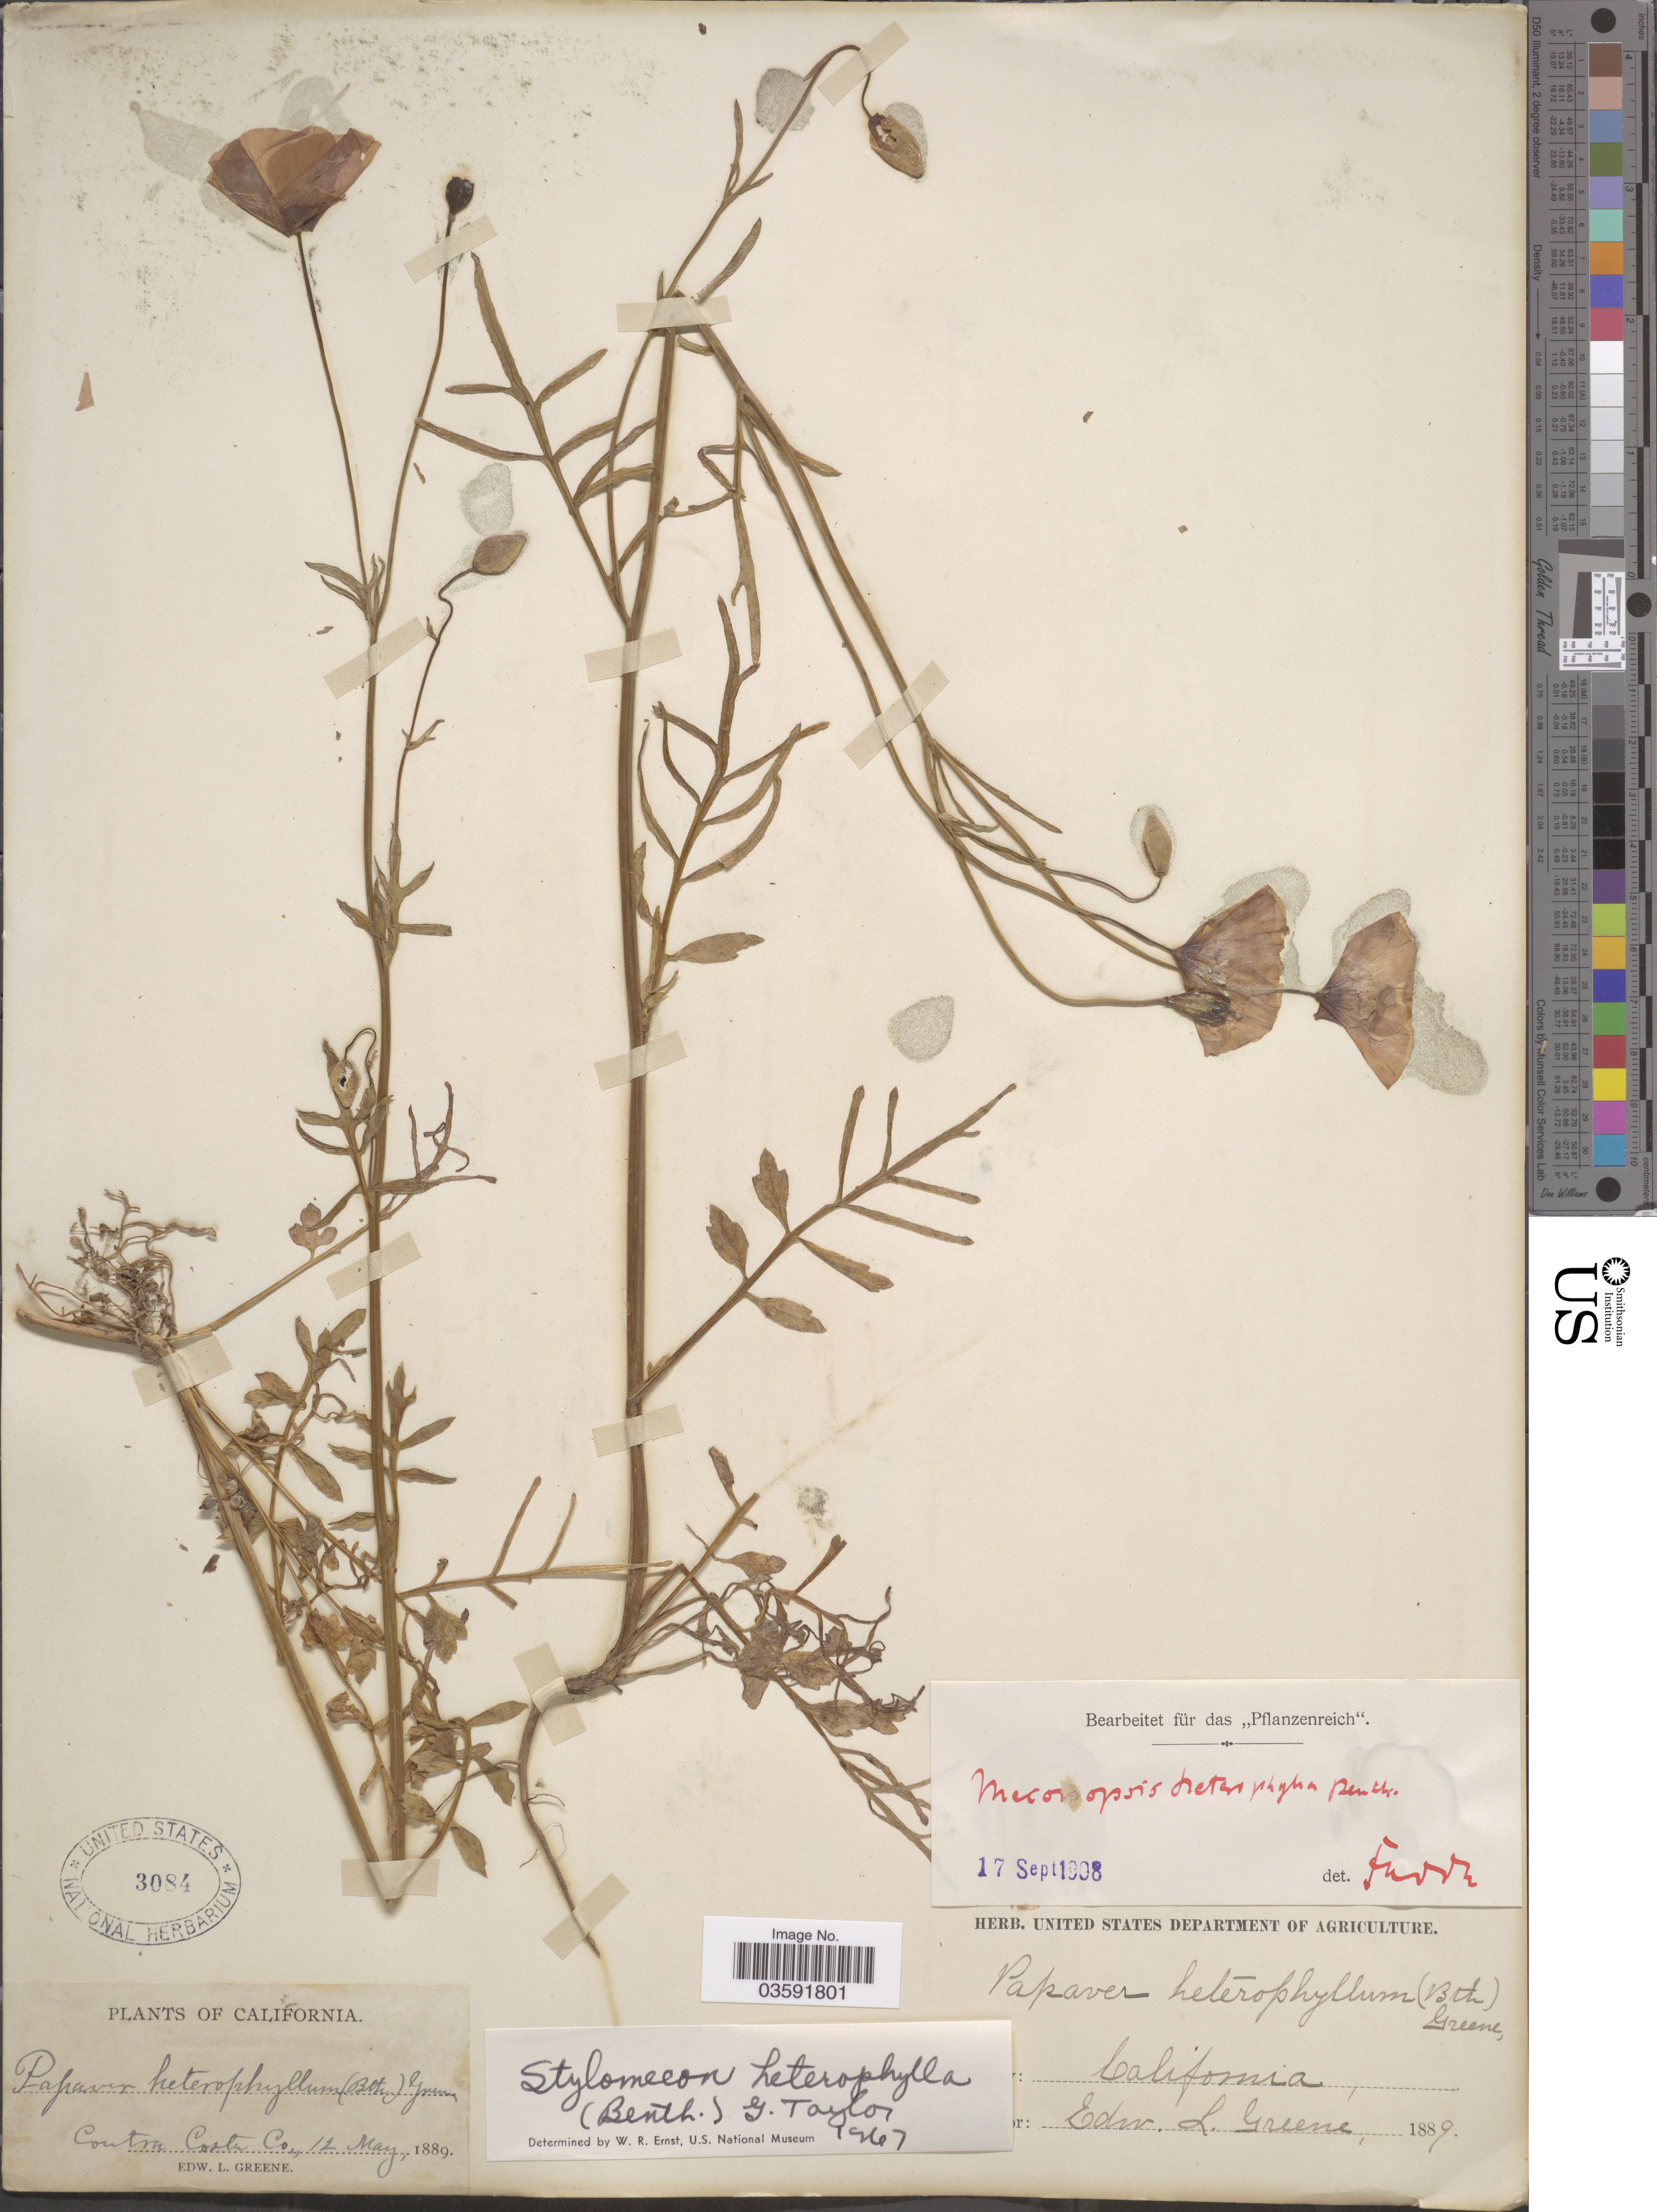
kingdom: Plantae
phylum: Tracheophyta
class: Magnoliopsida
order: Ranunculales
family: Papaveraceae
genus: Papaver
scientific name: Papaver heterophyllum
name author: (Benth.) Greene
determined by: Strong, M. T., (US), Smithsonian Institution - National Museum of Natural History (UNITED STATES)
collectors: E. L. Greene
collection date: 1889-04-12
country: United States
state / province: California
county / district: Contra Costa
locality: Contra Costa Co.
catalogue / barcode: US 3084